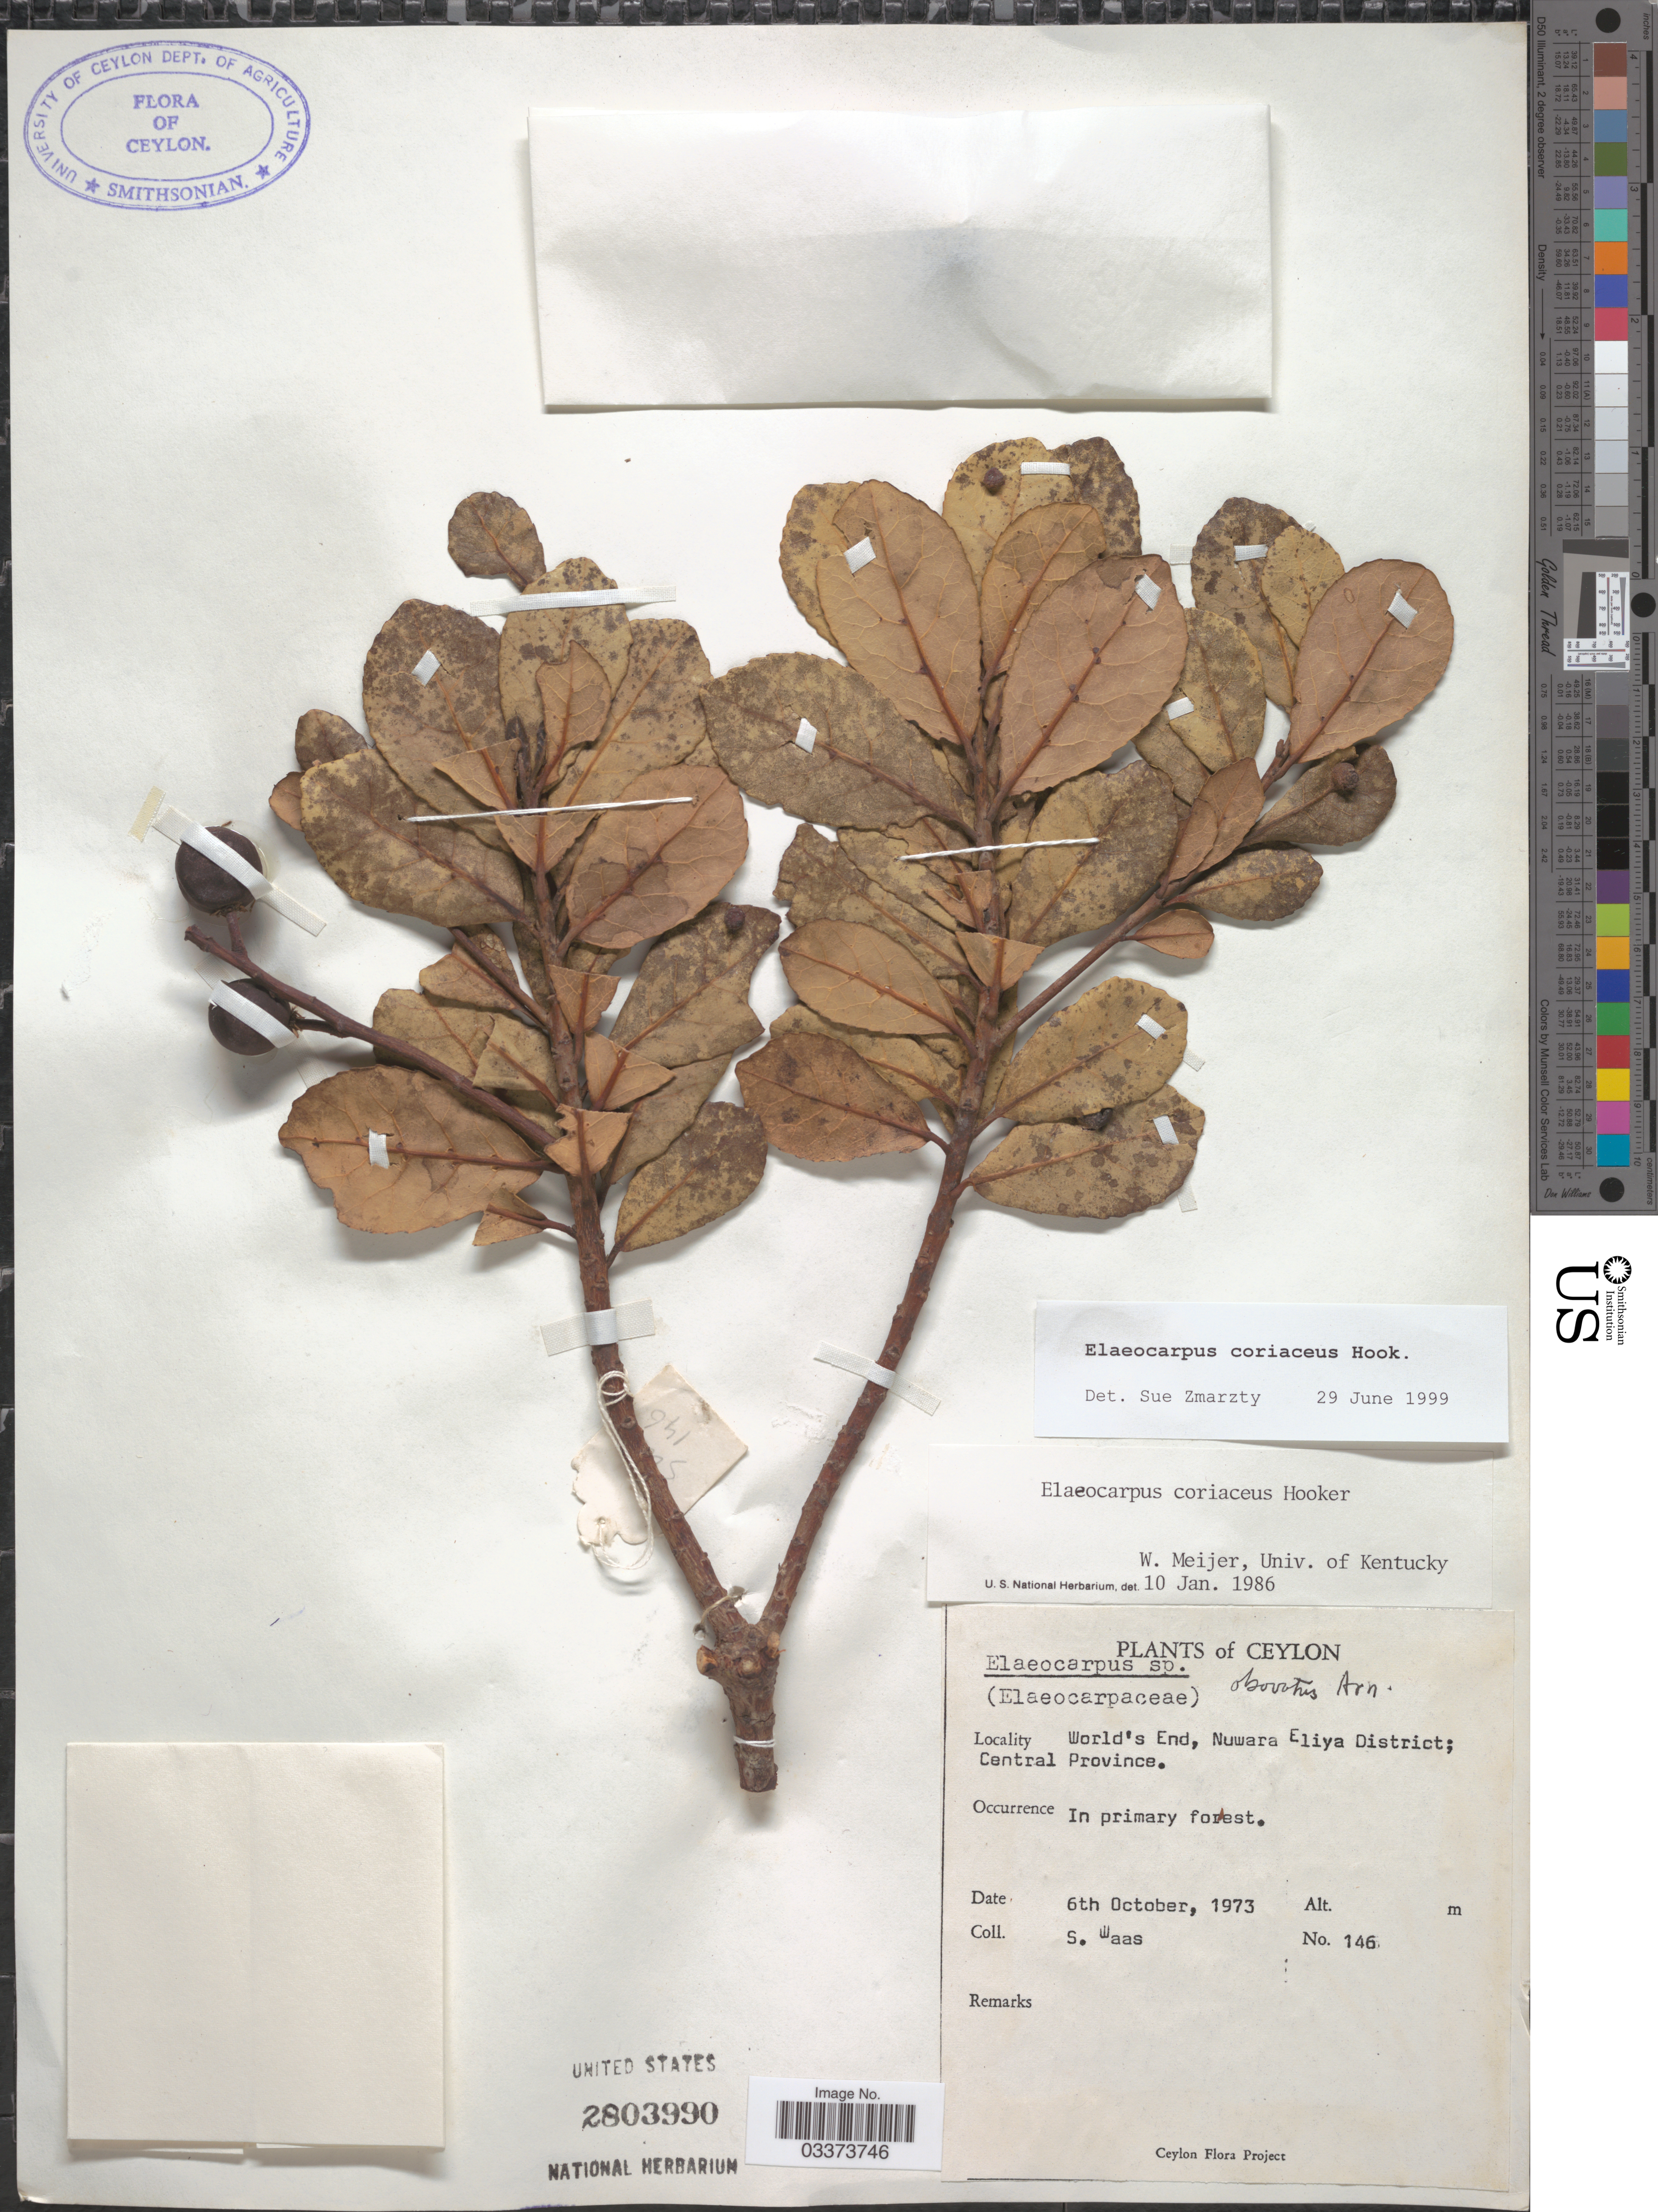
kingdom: Plantae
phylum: Tracheophyta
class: Magnoliopsida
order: Oxalidales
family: Elaeocarpaceae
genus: Elaeocarpus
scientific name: Elaeocarpus coriaceus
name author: Hook.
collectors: S. Waas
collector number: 146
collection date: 1973-10-06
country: Sri Lanka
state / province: Central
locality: Ceylon, World's End, Nuwara Eliya District.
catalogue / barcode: US 2803990